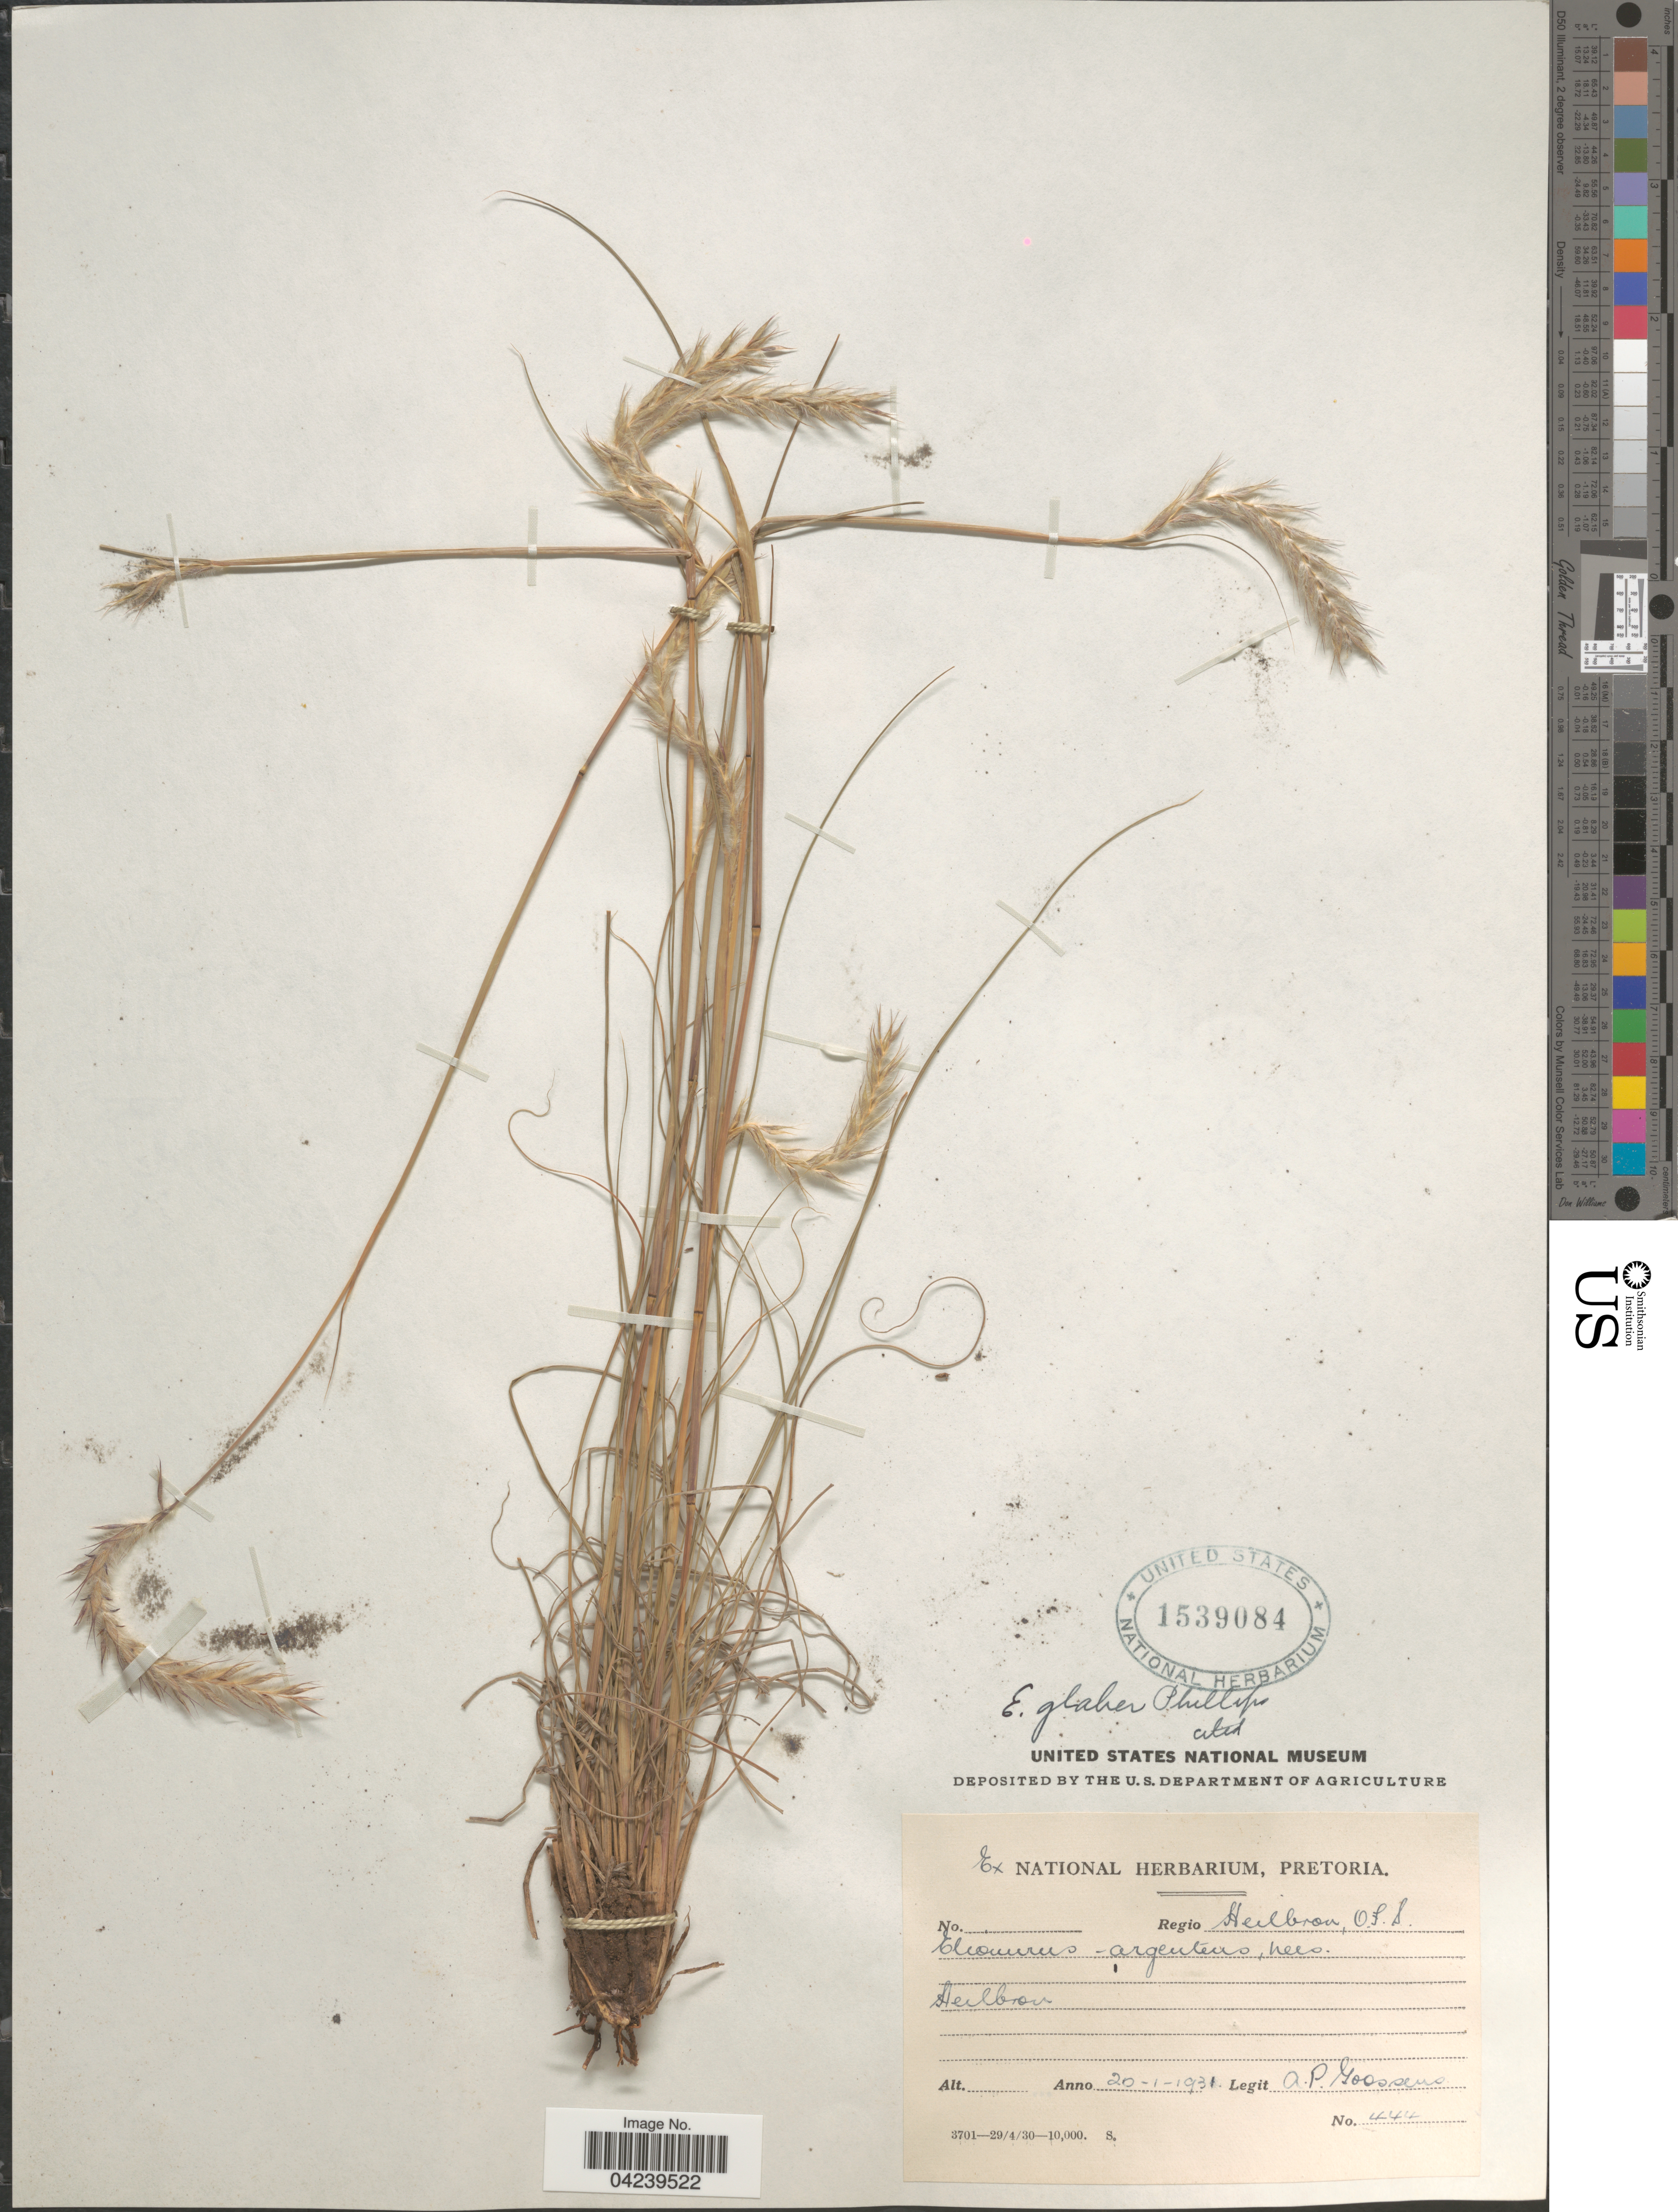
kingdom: Plantae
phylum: Tracheophyta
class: Liliopsida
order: Poales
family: Poaceae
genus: Elionurus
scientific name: Elionurus muticus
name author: (Spreng.) Kuntze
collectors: A. P. G. Goossens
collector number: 444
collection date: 1931-01-20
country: South Africa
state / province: Free State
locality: Regio Heilbron, O. F. S. Heilbron.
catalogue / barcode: US 1539084